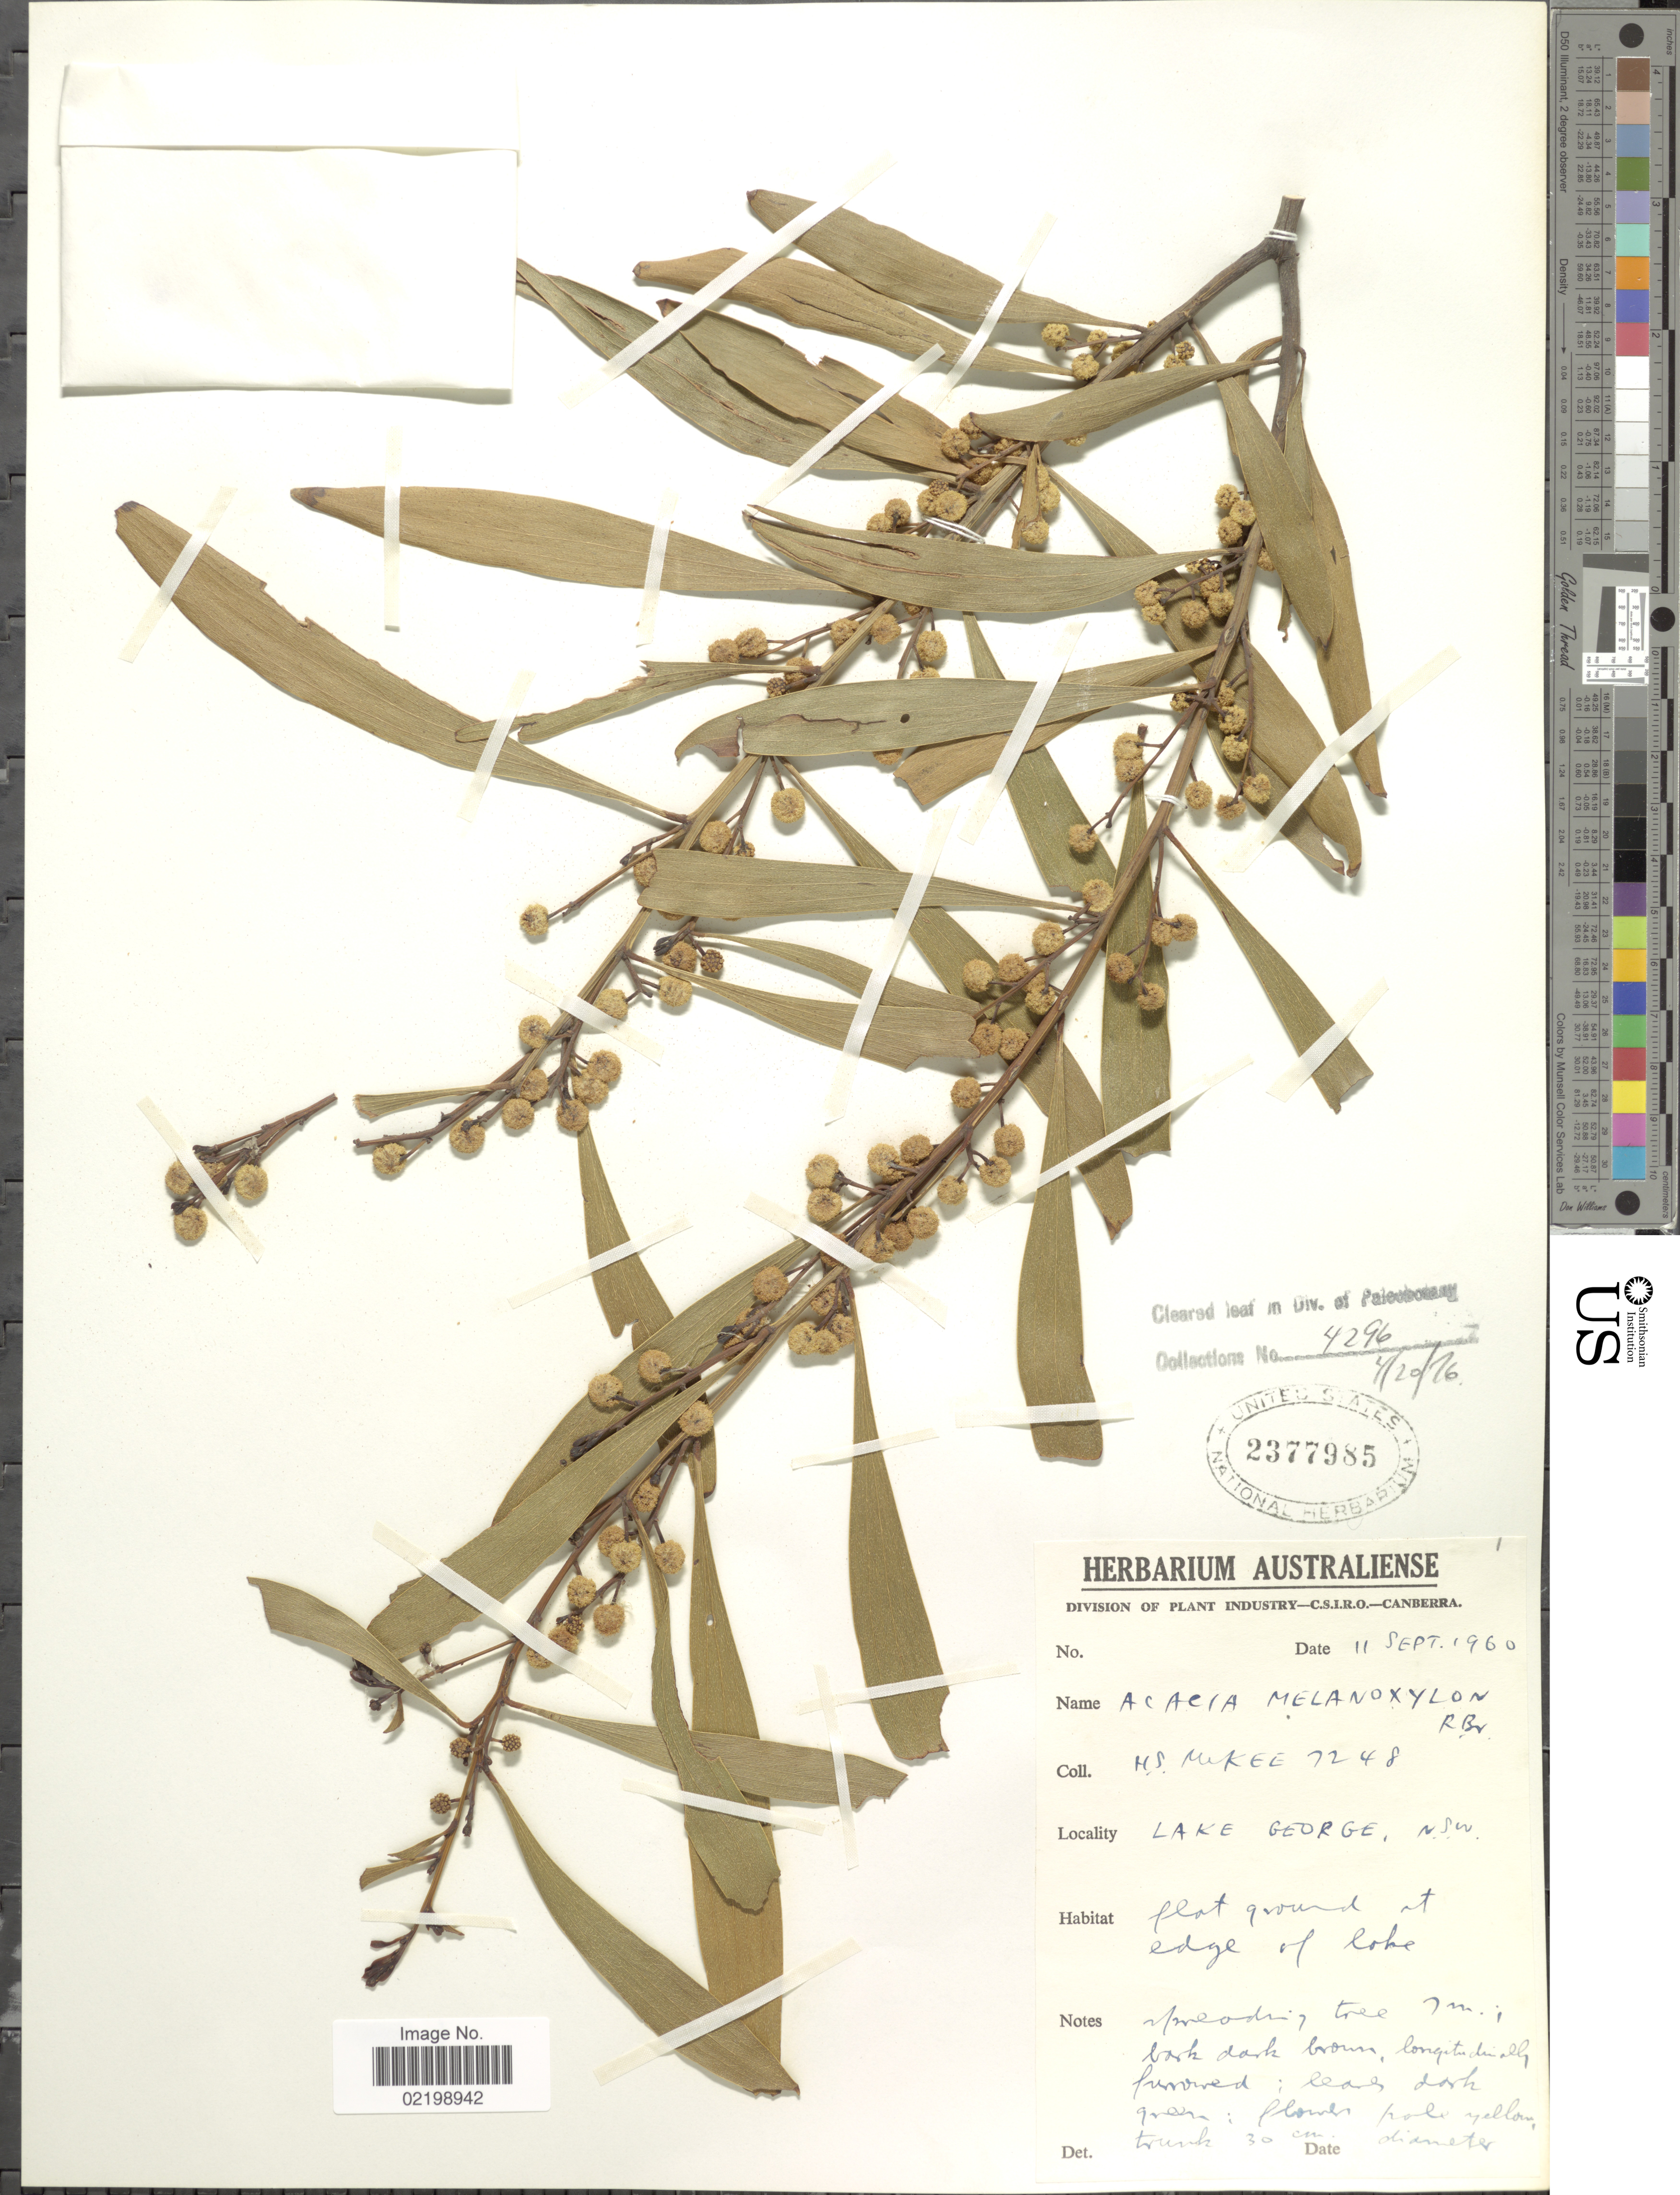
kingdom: Plantae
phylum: Tracheophyta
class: Magnoliopsida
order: Fabales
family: Fabaceae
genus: Acacia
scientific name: Acacia melanoxylon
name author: R. Br.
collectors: Mukee, H.S.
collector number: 7248*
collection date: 1960-09-11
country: Australia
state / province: New South Wales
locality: Lake George, N.S.W.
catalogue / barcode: US 2377985